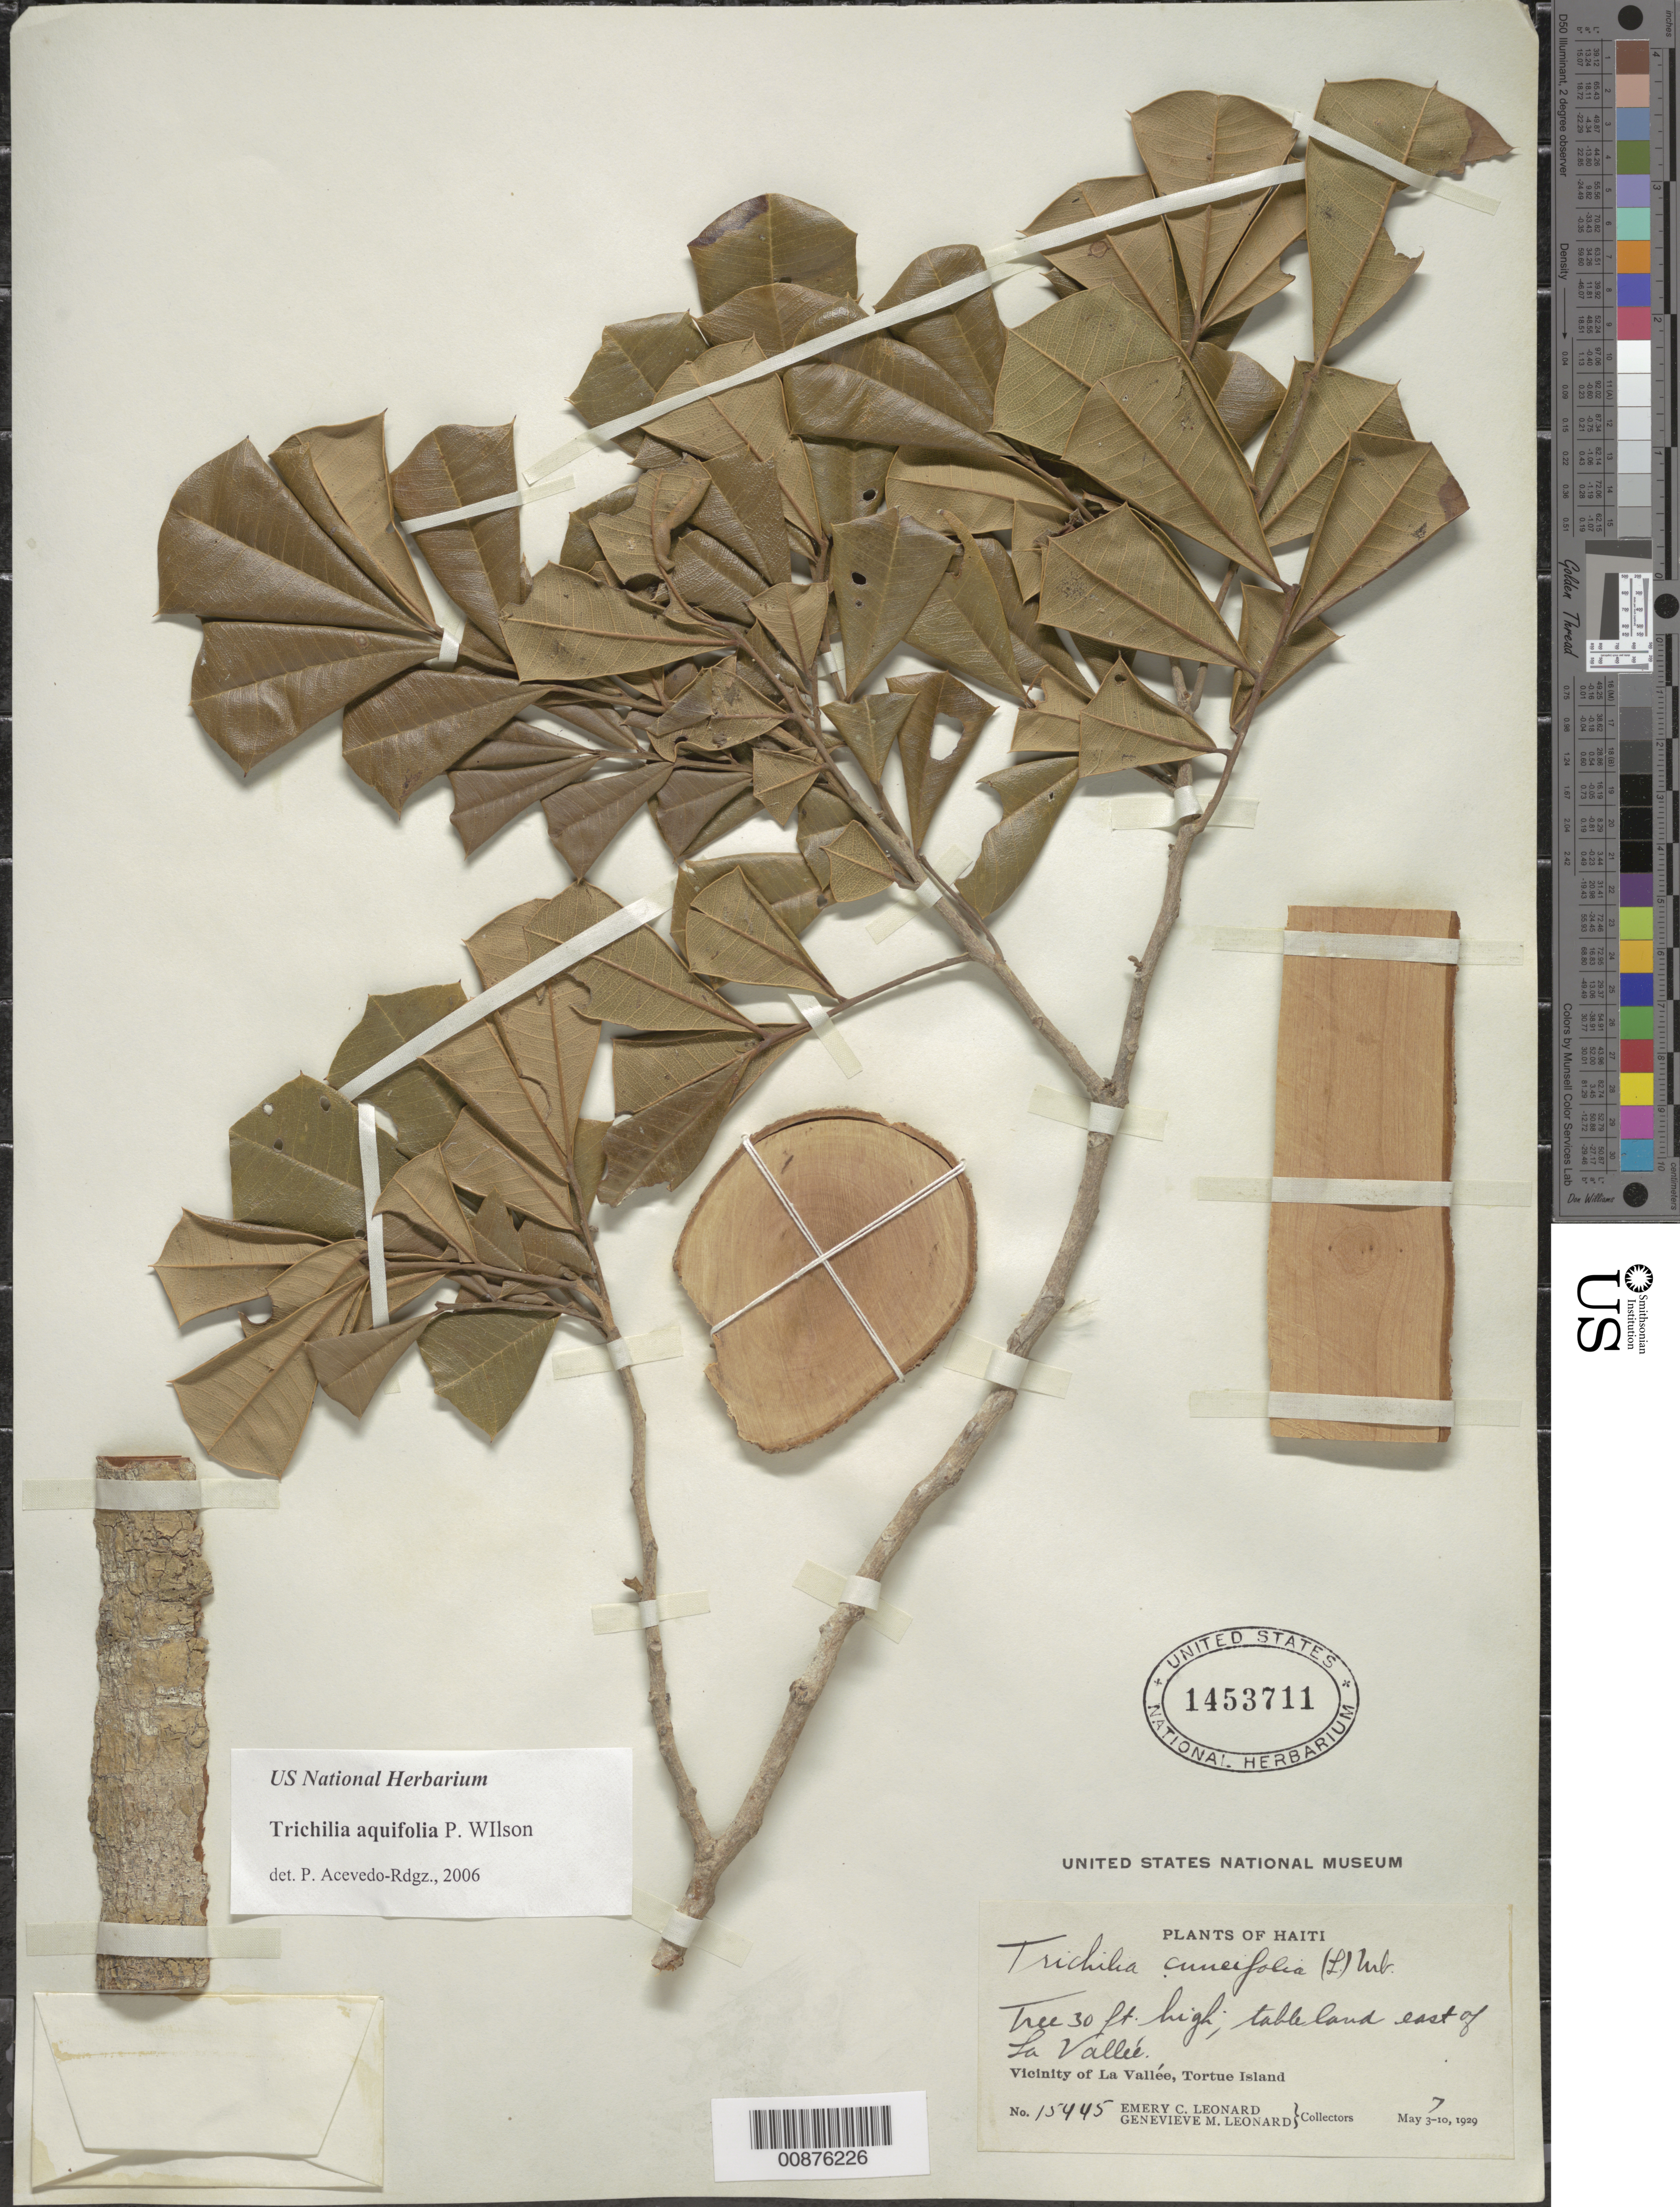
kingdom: Plantae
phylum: Tracheophyta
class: Magnoliopsida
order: Sapindales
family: Meliaceae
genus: Trichilia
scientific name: Trichilia aquifolia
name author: P. Wilson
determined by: Acevedo-Rodríguez, P., (BOT), Smithsonian Institution - National Museum of Natural History (UNITED STATES)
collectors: E. C. Leonard & G. M. Leonard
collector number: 15445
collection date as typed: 07 May 1929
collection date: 1929-05-07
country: Haiti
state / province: Nord-Ouest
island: Île de la Tortue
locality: Vicinity of La Vallée, E of town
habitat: Table land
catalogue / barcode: US 1453711